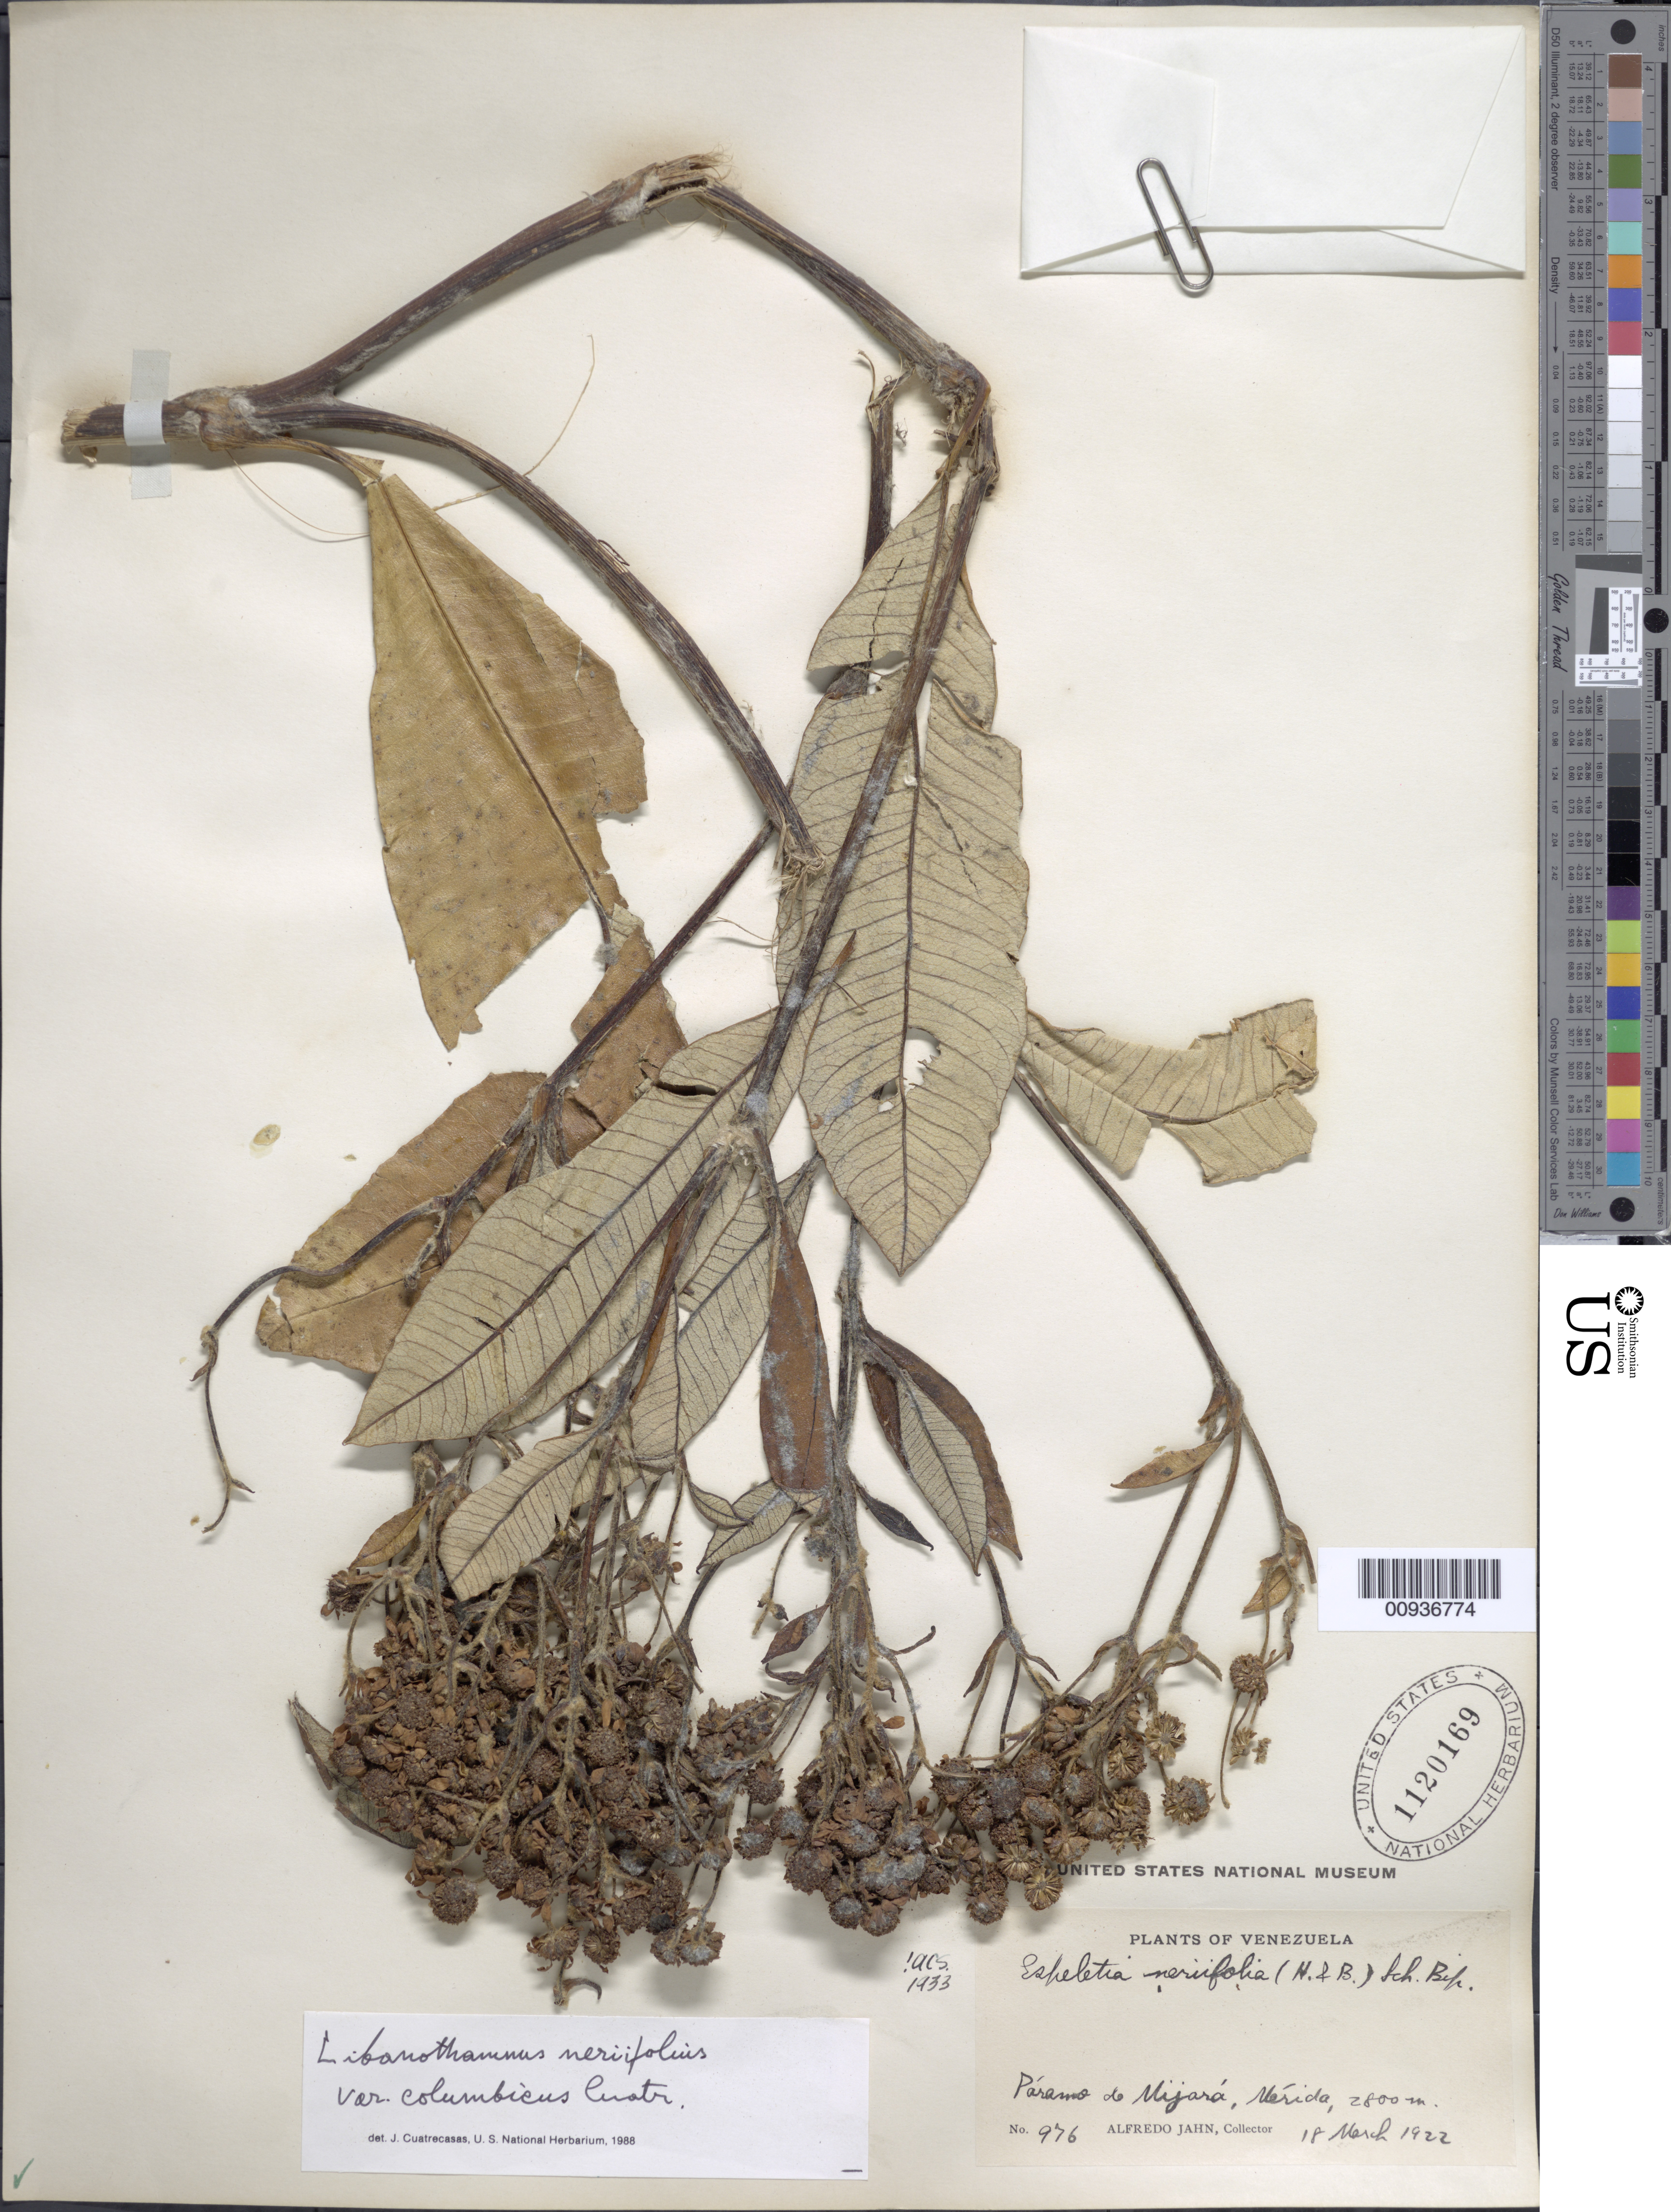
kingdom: Plantae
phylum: Tracheophyta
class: Magnoliopsida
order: Asterales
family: Asteraceae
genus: Libanothamnus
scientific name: Libanothamnus neriifolius var. columbicus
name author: (Cuatrec.) Cuatrec.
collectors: A. Jahn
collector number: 976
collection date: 1922-03-18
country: Venezuela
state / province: Mérida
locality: Paramo de Mijara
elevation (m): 2800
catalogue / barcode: US 1120169